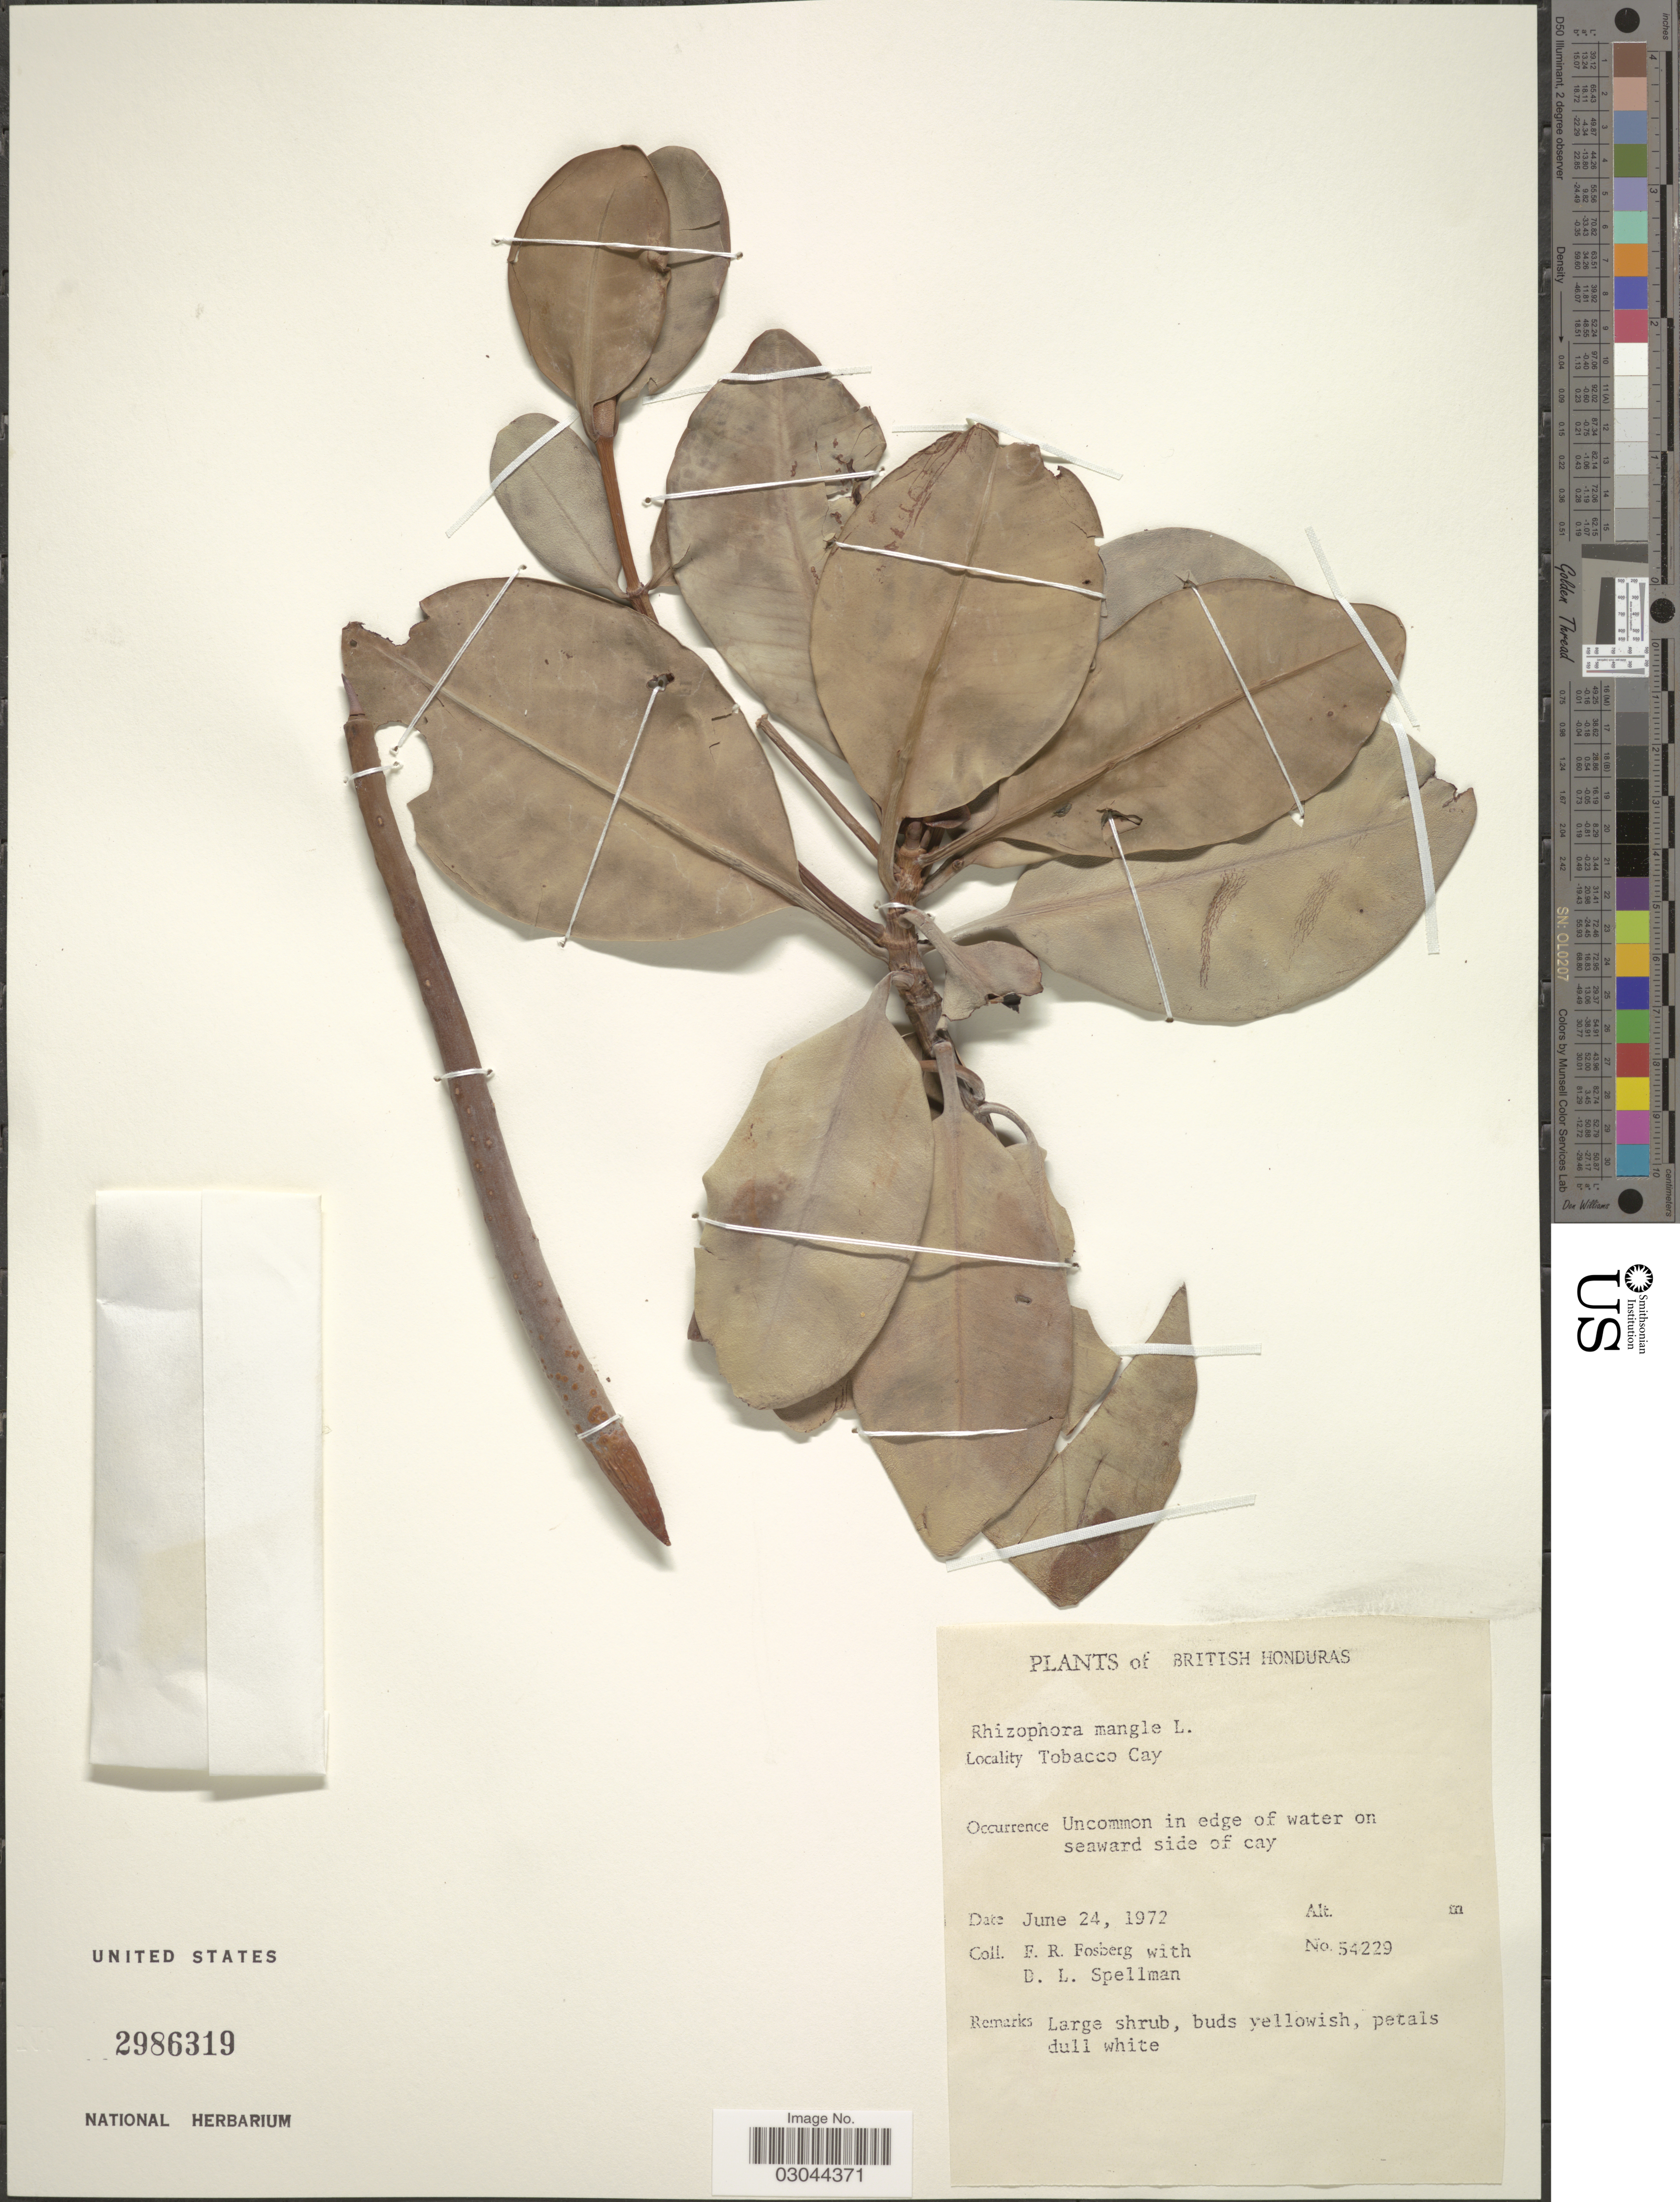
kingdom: Plantae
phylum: Tracheophyta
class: Magnoliopsida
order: Malpighiales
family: Rhizophoraceae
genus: Rhizophora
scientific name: Rhizophora mangle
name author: L.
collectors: F. R. Fosberg & D. L. Spellman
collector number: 54229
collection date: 1972-06-24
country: Belize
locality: British Honduras. Tobacco Cay.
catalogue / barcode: US 2986319